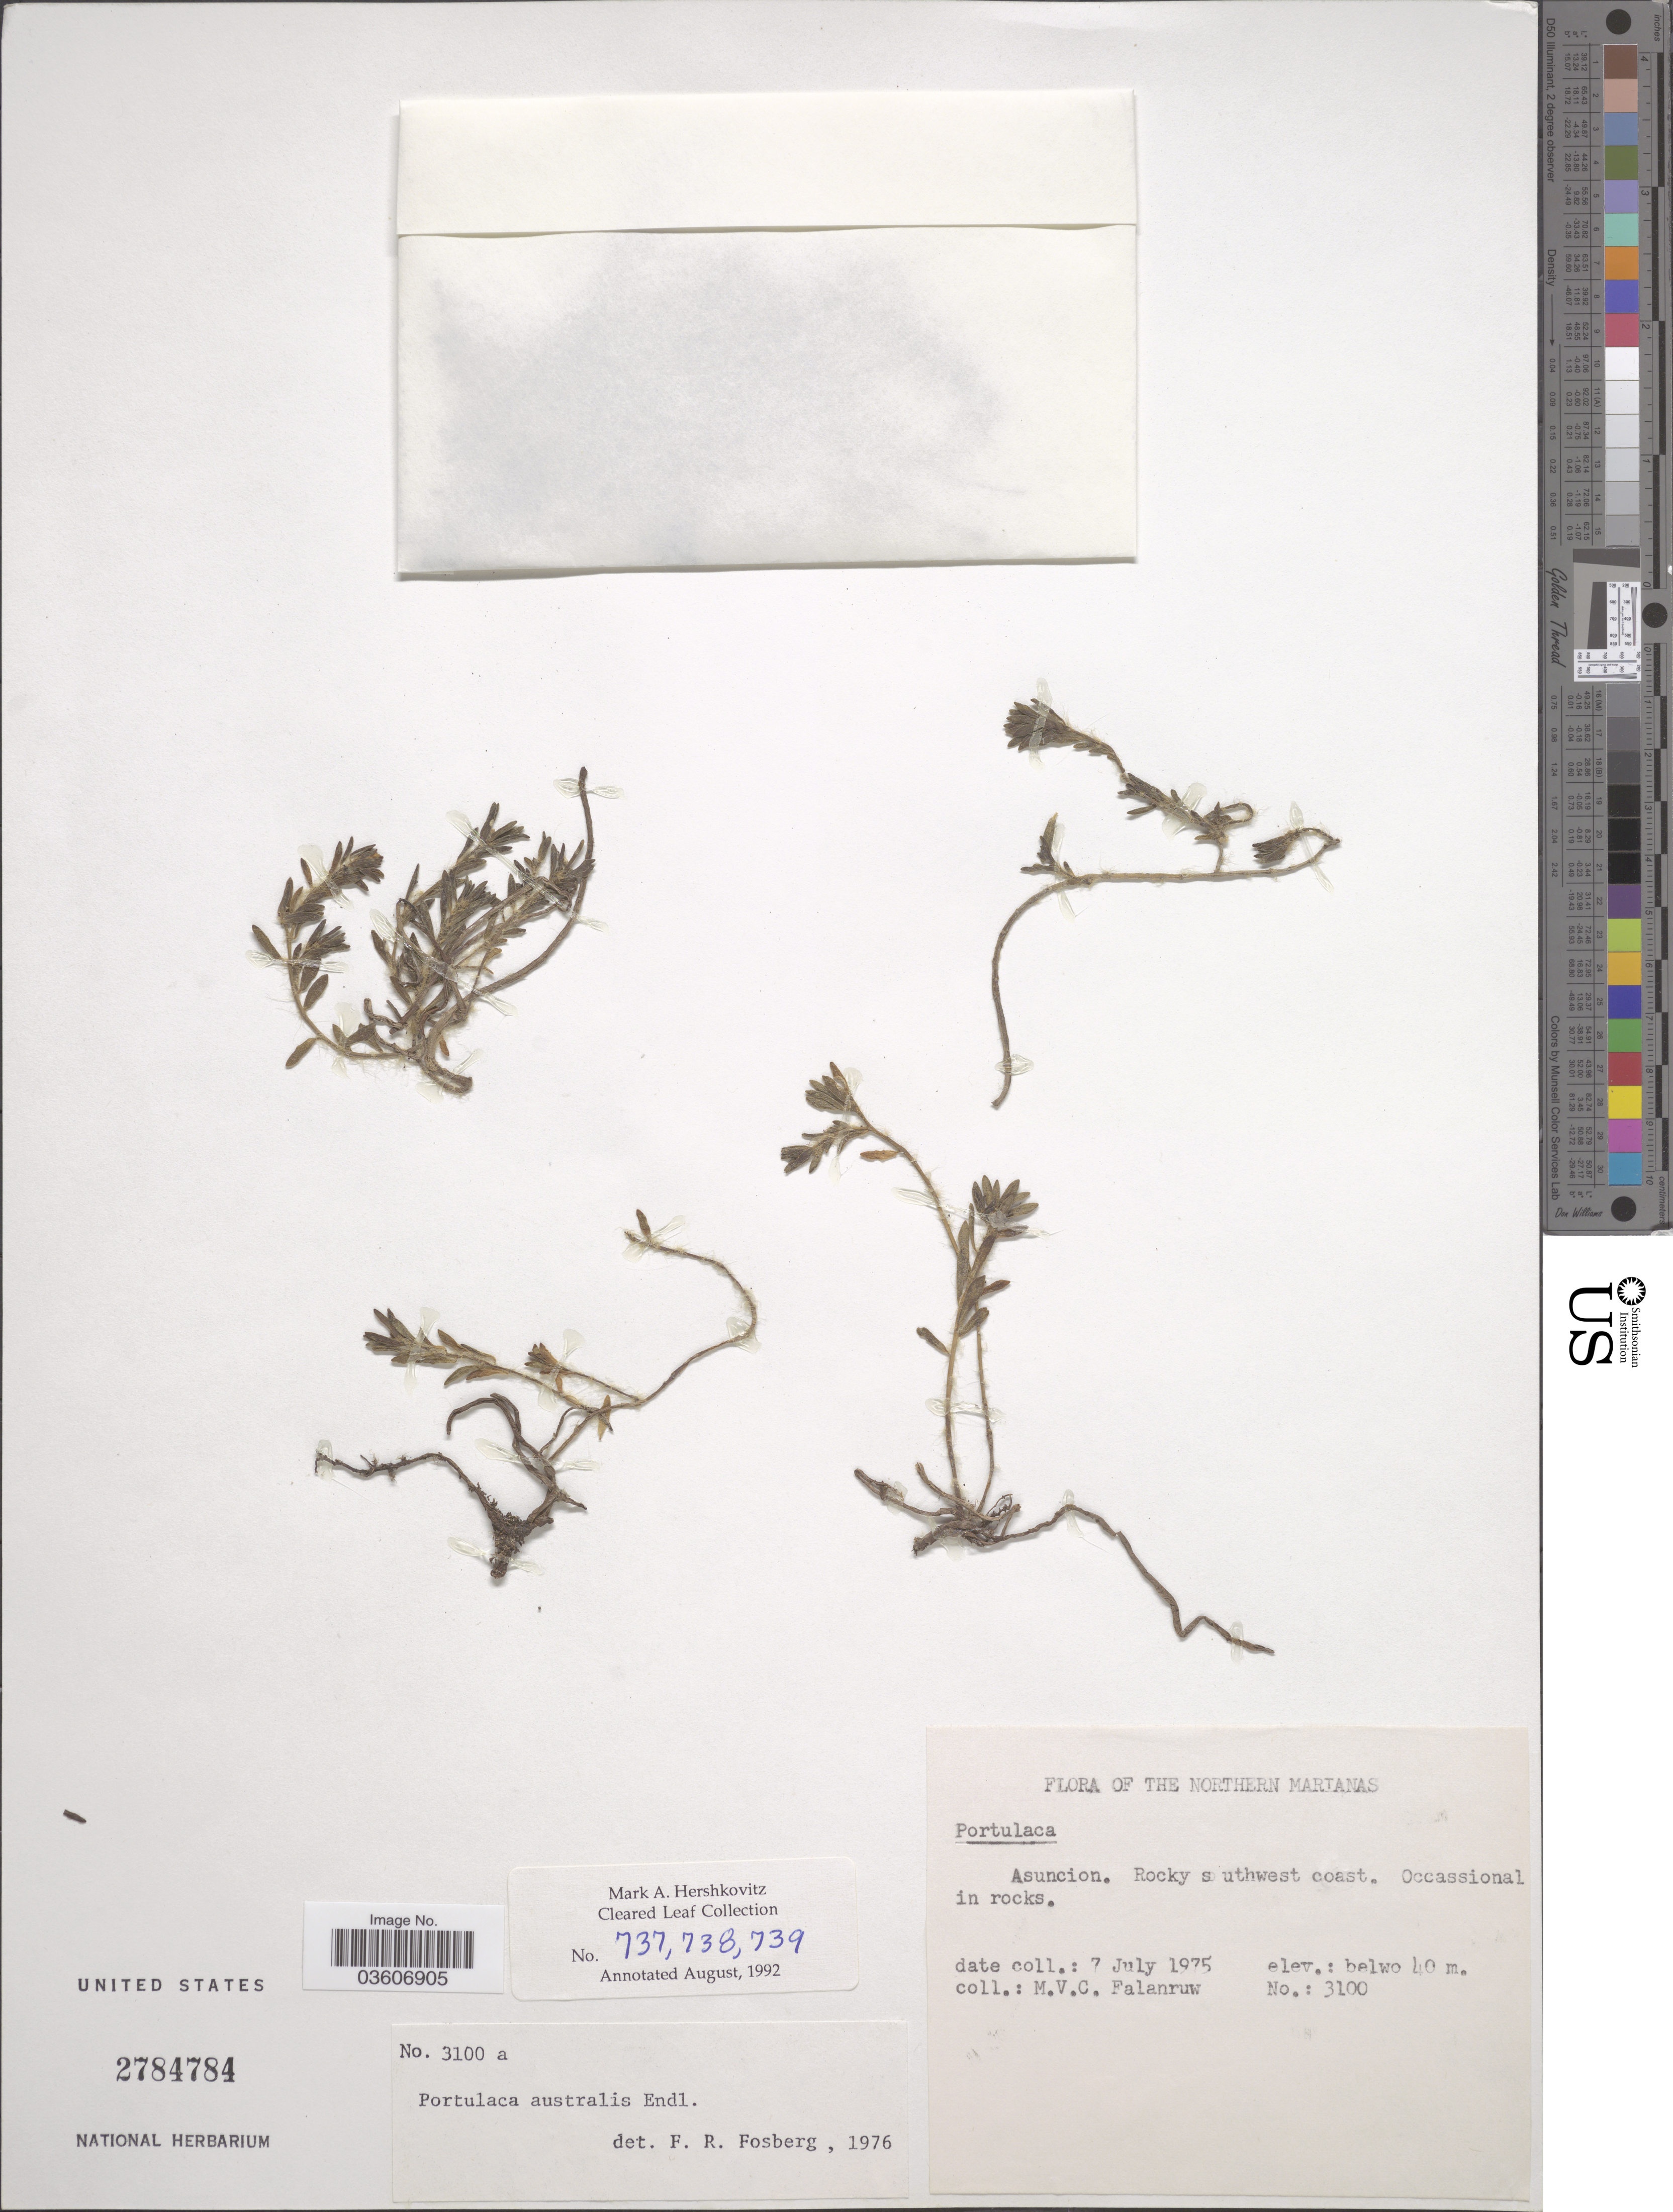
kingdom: Plantae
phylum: Tracheophyta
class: Magnoliopsida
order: Caryophyllales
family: Portulacaceae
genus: Portulaca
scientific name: Portulaca australis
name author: Endl.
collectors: M. V. Falanruw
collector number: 3100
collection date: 1975-07-07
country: Northern Mariana Islands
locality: The Northern Marianas. Asuncion. Rocky southwest coast.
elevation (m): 40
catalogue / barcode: US 2784784